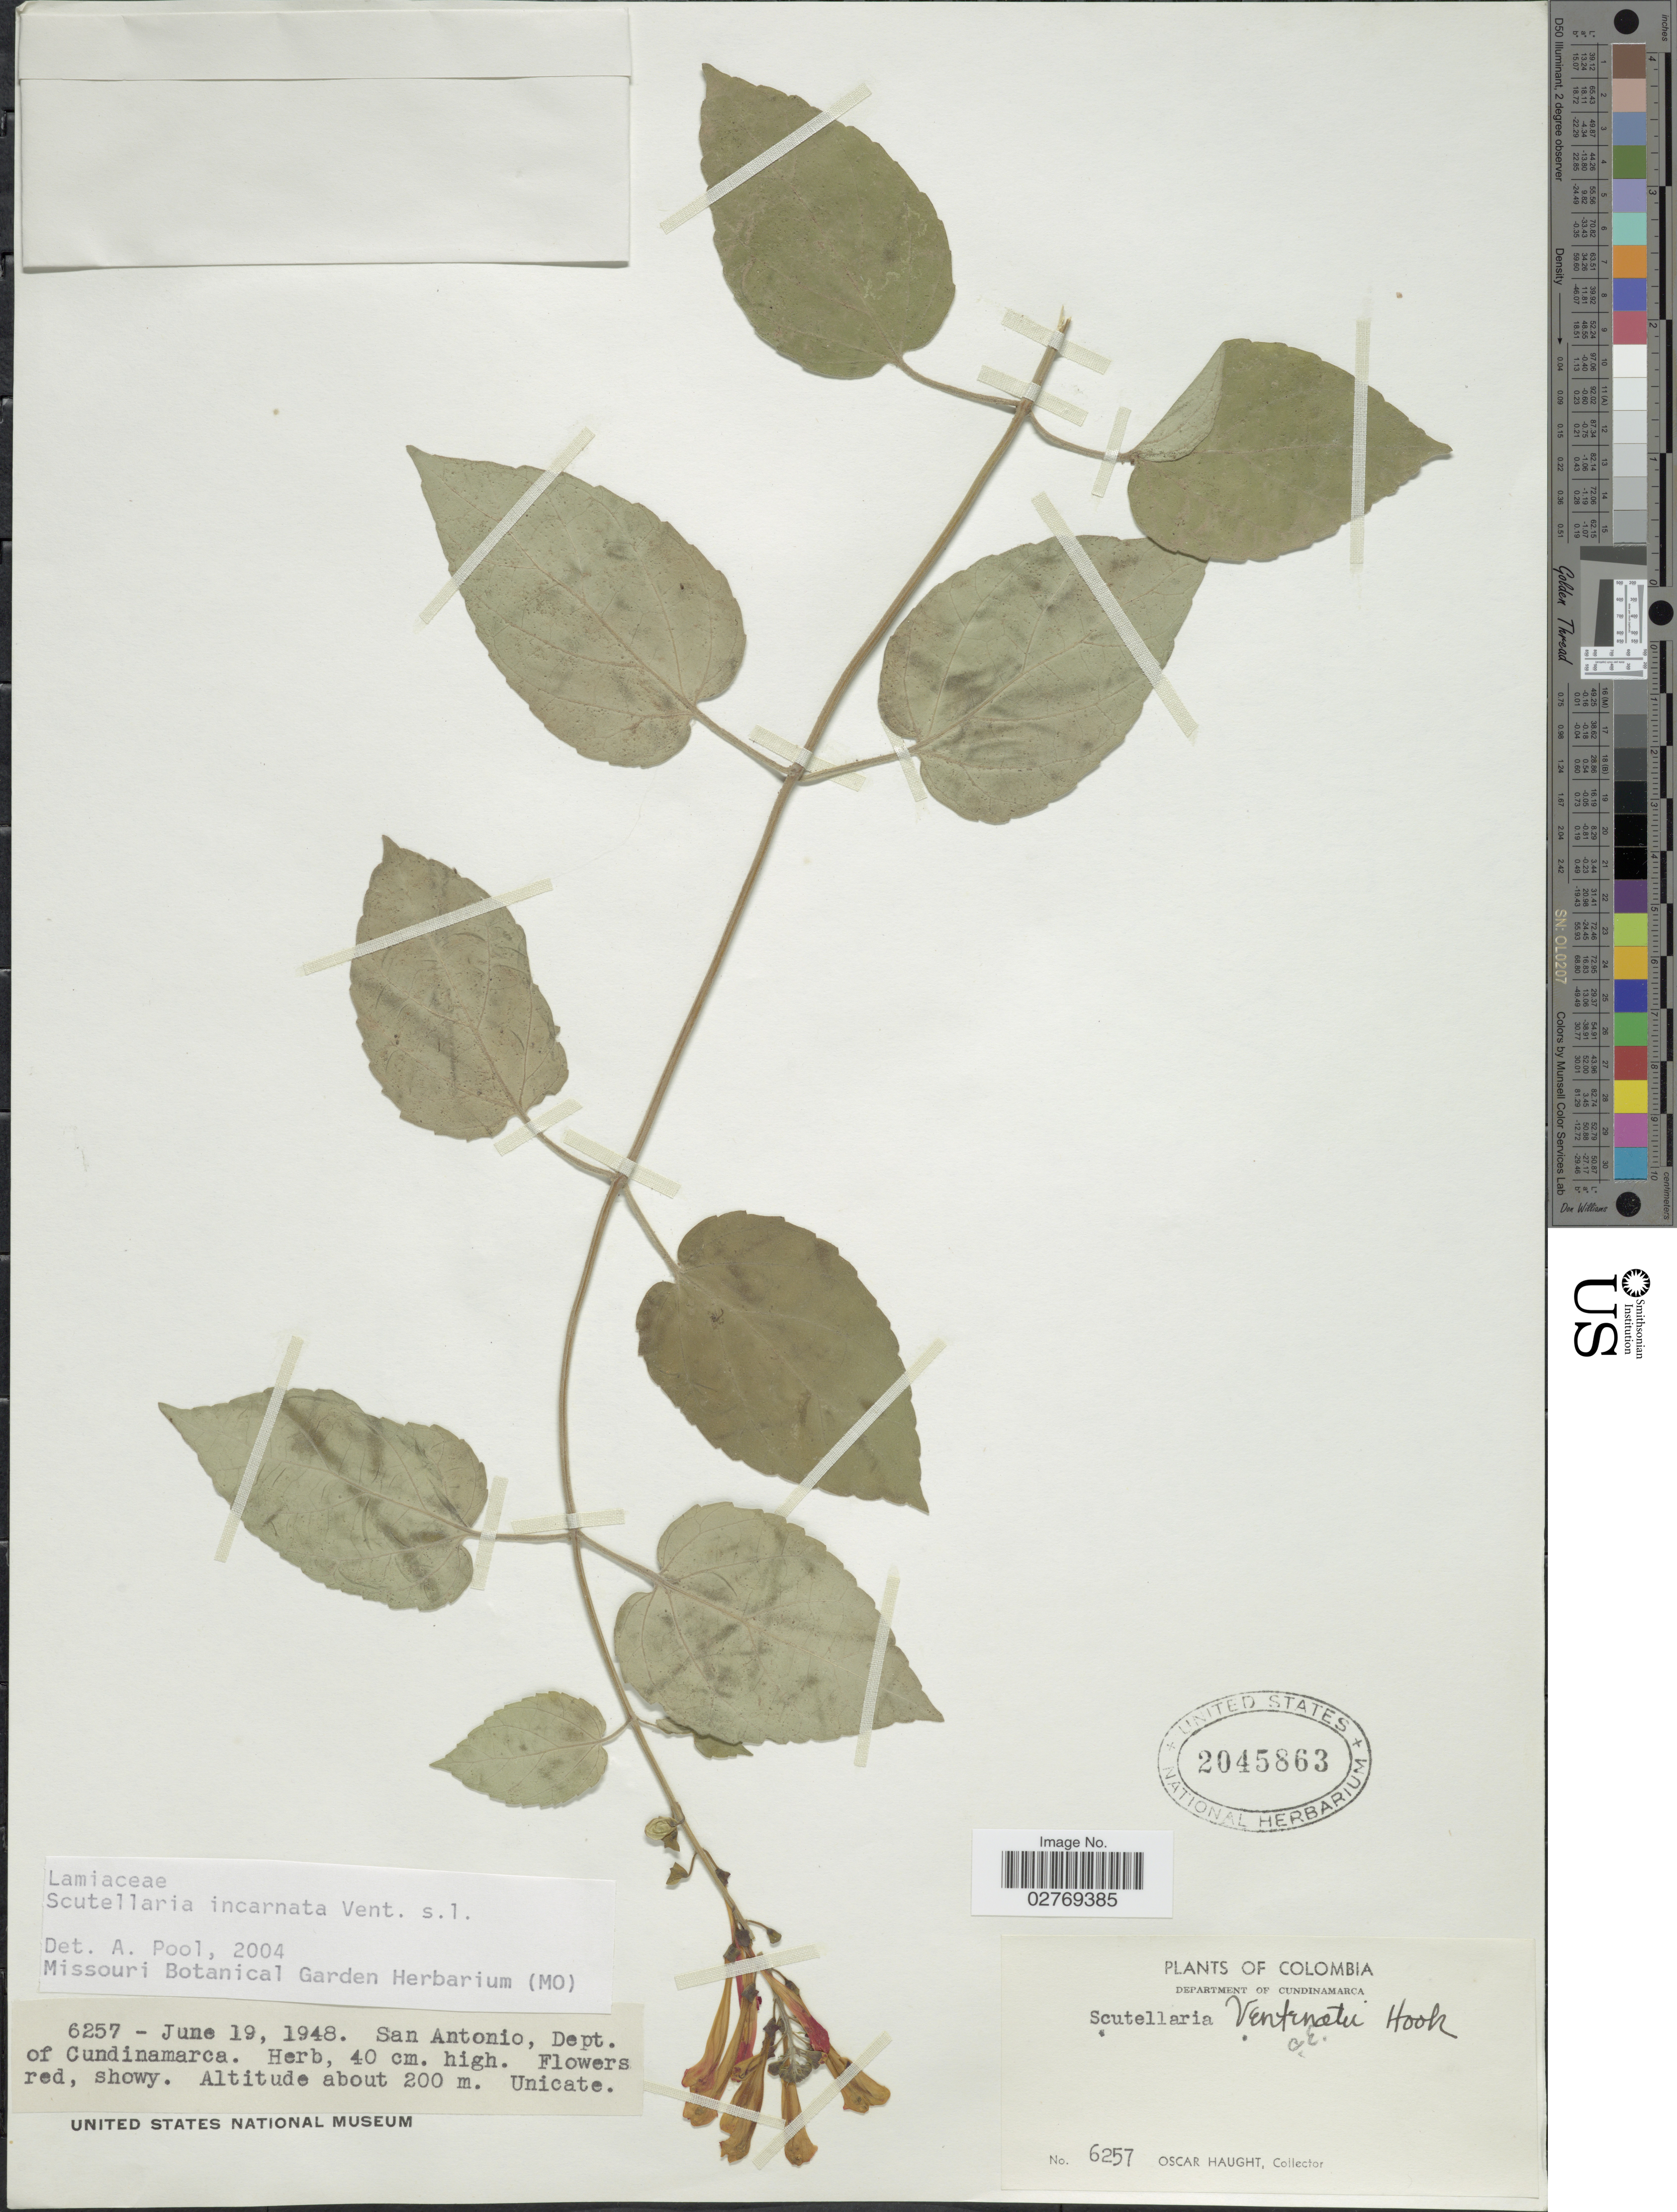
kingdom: Plantae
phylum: Tracheophyta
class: Magnoliopsida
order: Lamiales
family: Lamiaceae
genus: Scutellaria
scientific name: Scutellaria incarnata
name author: Vent.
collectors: O. L. Haught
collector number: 6257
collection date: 1948-06-19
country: Colombia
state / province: Cundinamarca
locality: San Antonio, Dept. of Cundinamarca.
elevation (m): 200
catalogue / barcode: US 2045863